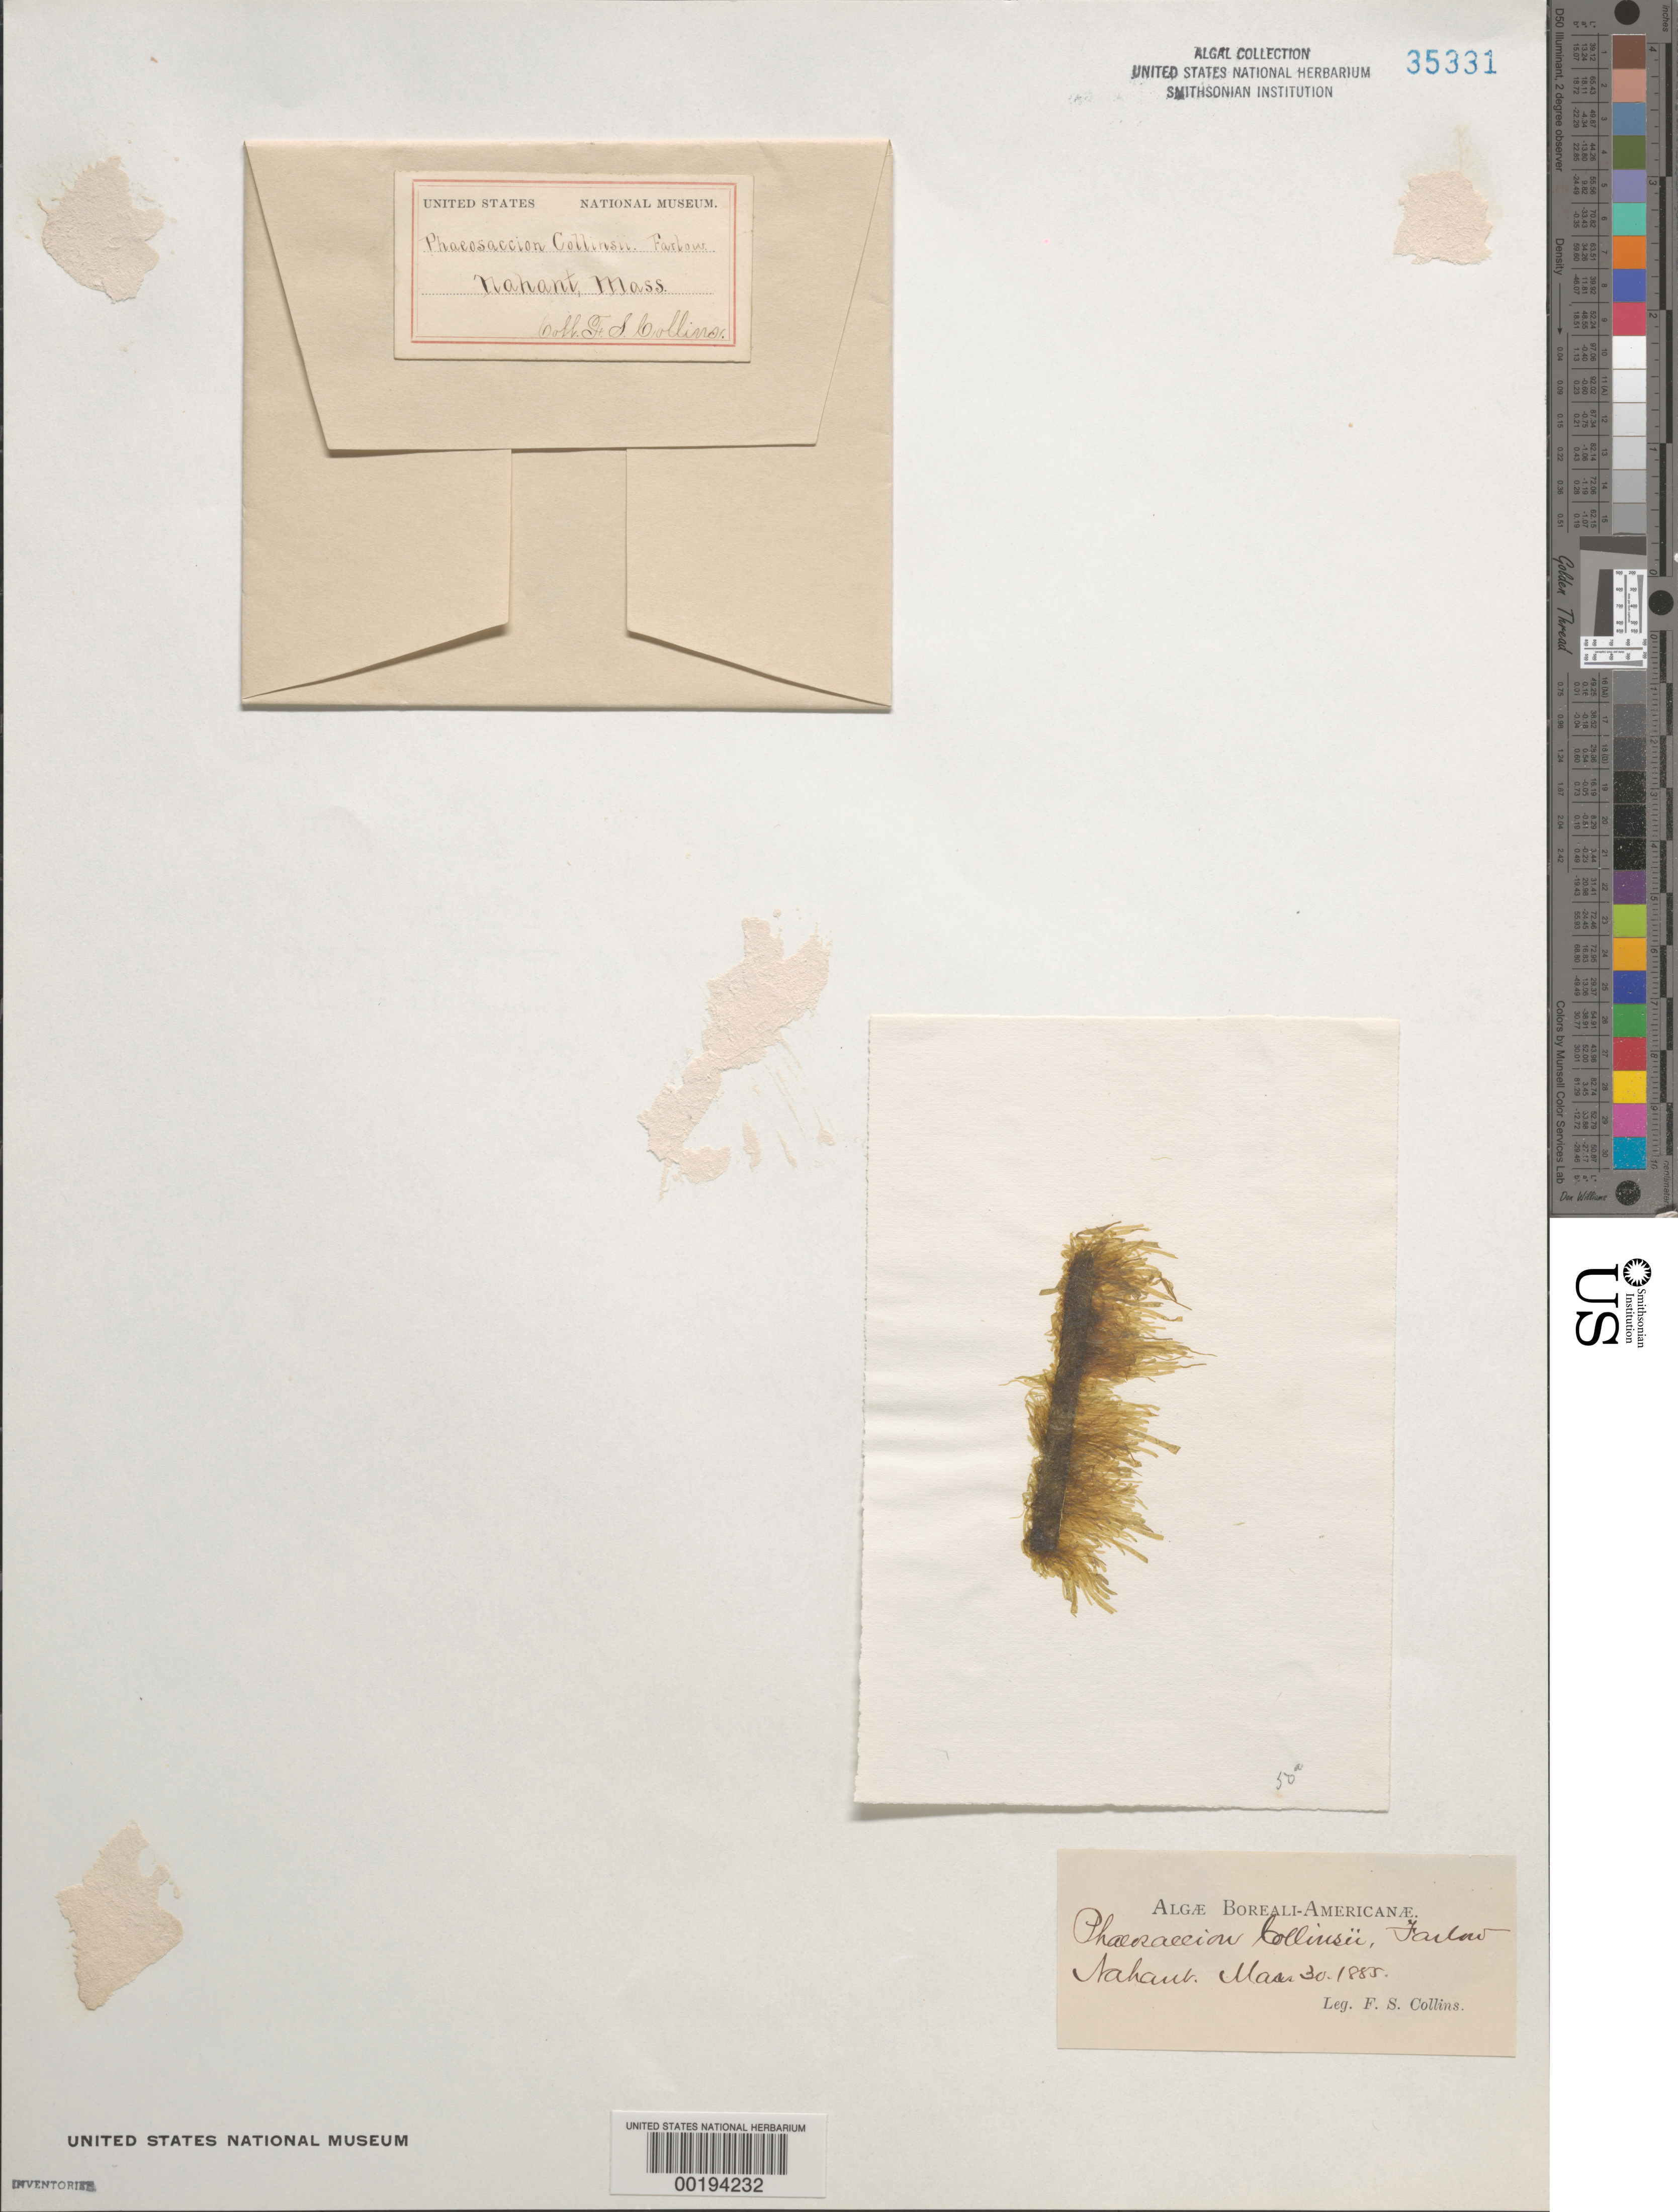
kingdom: Chromista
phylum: Ochrophyta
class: Phaeophyceae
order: Phaeothamniales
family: Phaeosaccionaceae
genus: Phaeosaccion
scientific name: Phaeosaccion collinsii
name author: Farl.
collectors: F. Collins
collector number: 50a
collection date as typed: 30 Mar 1885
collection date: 1885-03-30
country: United States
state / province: Massachusetts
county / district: Essex County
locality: Nahant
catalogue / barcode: US 35331